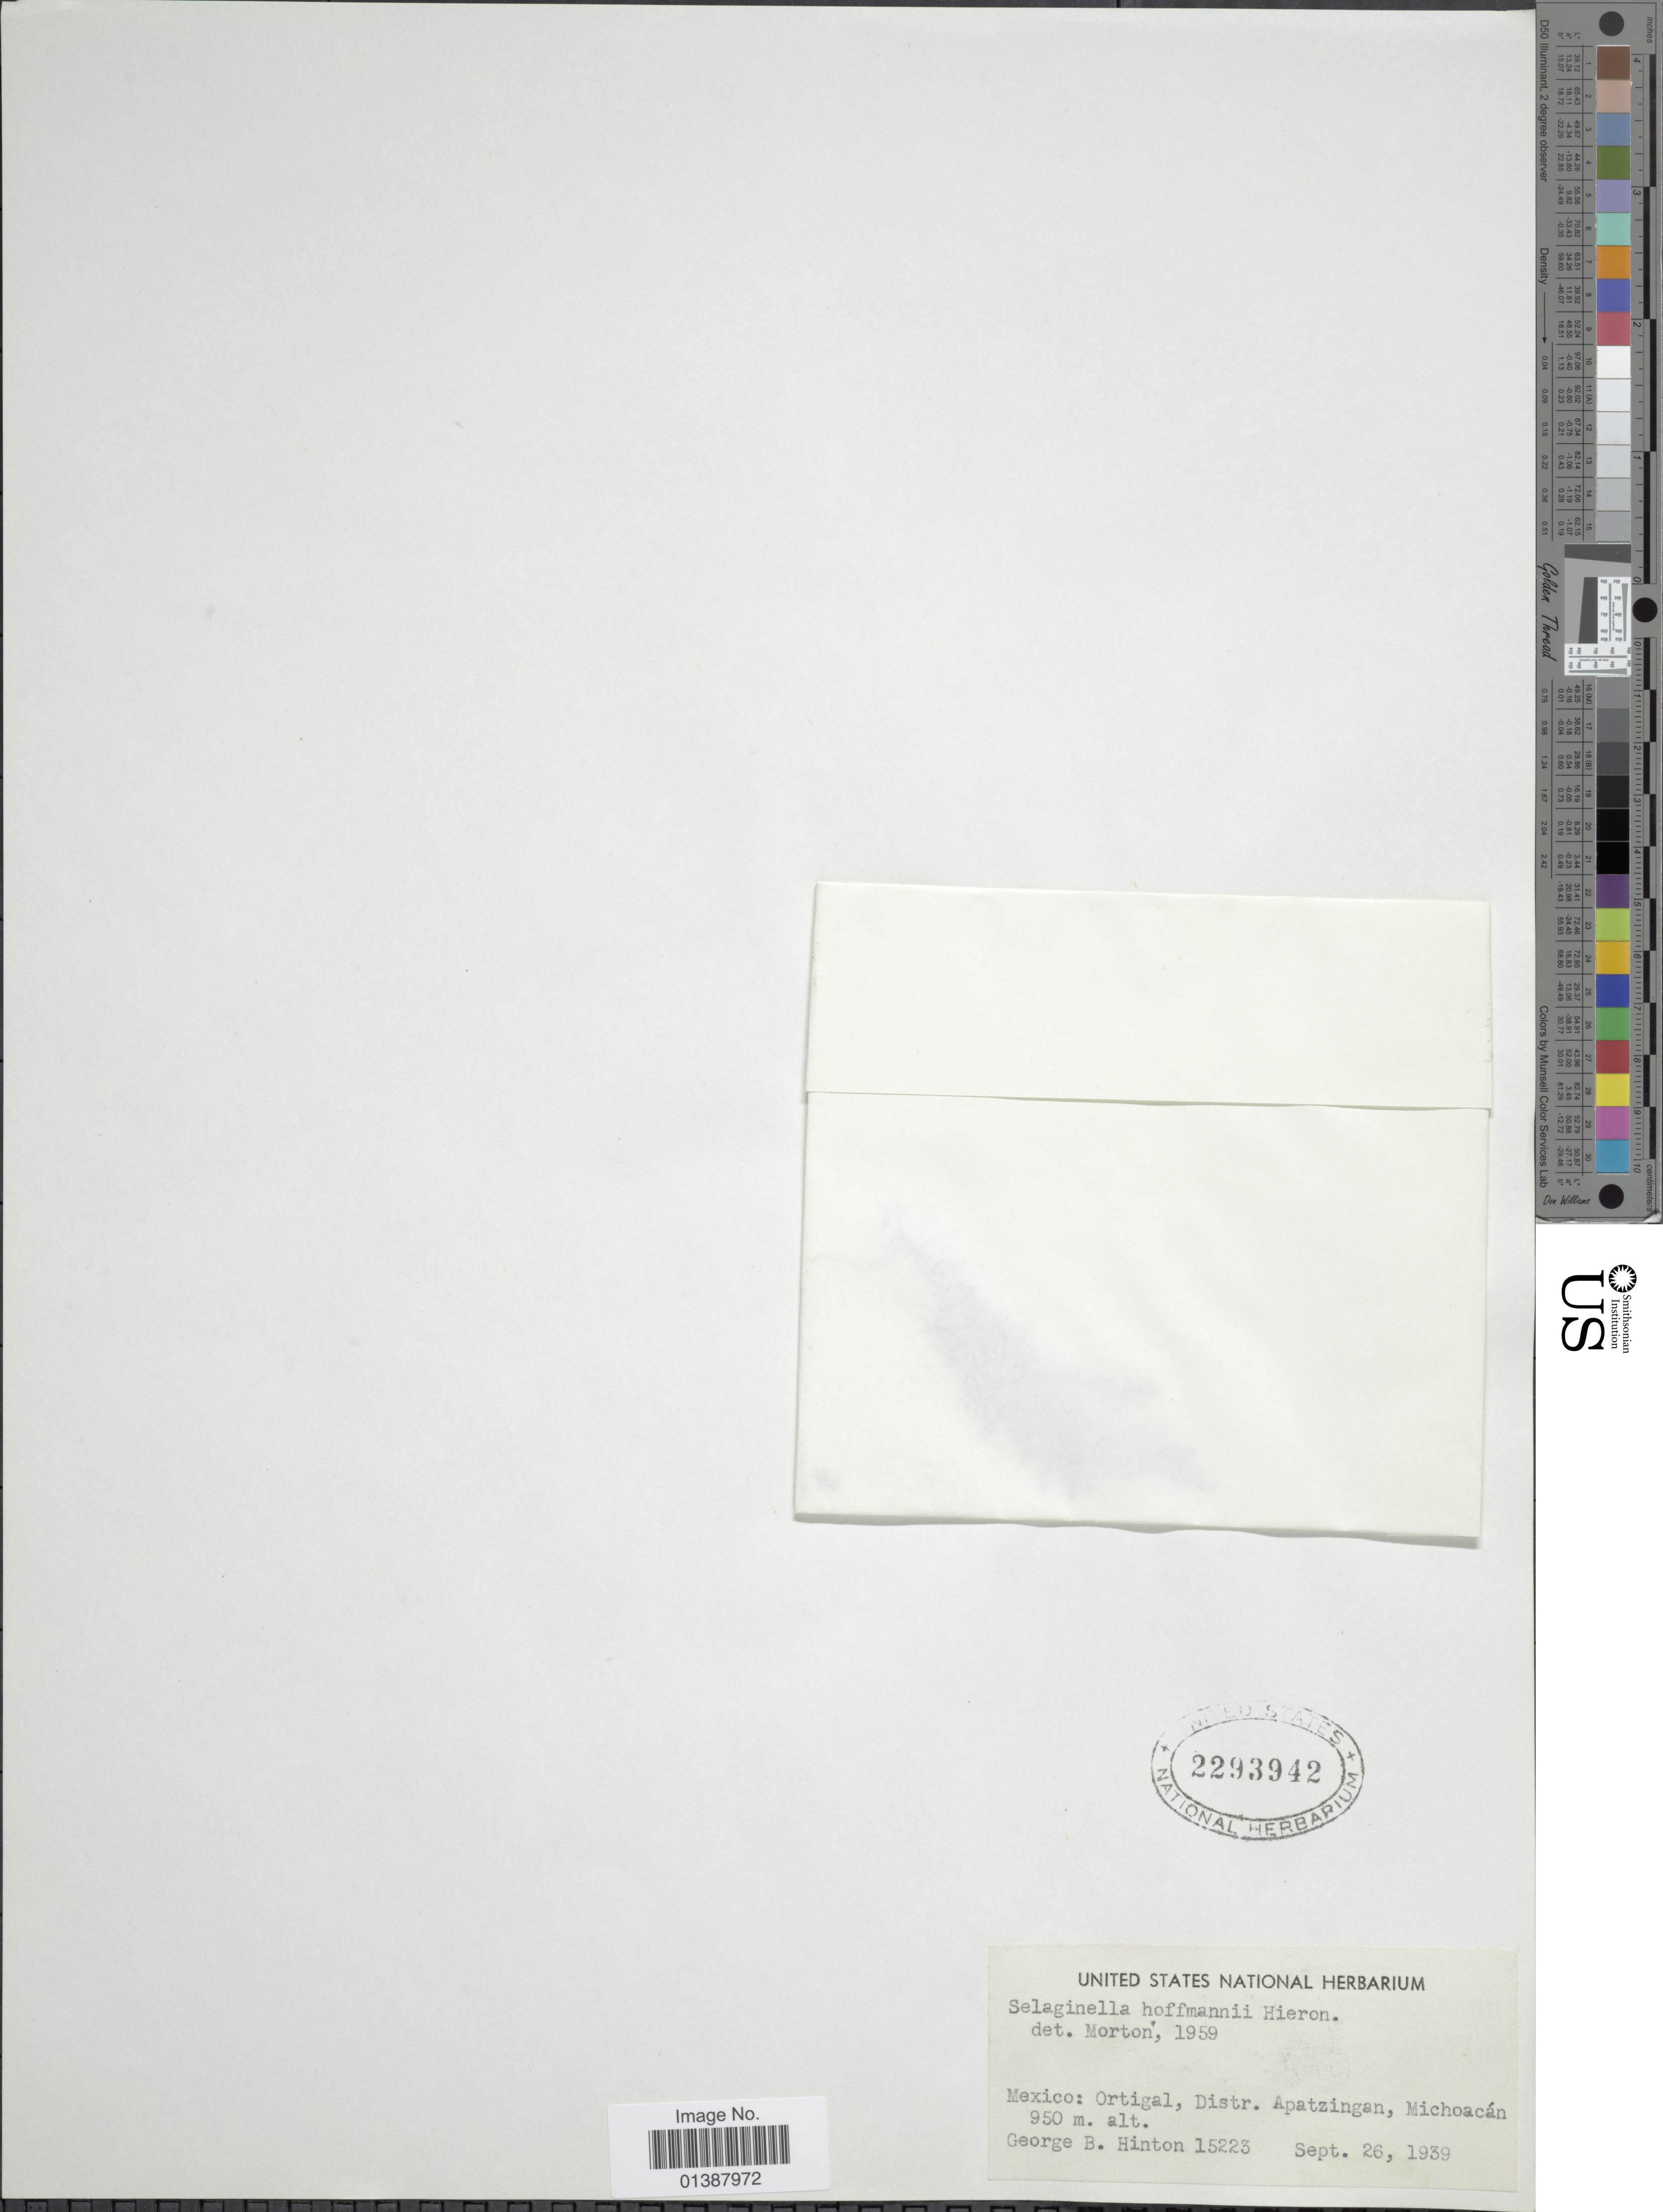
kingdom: Plantae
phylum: Tracheophyta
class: Lycopodiopsida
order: Selaginellales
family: Selaginellaceae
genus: Selaginella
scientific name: Selaginella hoffmannii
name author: Hieron.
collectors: G. B. Hinton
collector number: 15223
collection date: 1939-09-26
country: Mexico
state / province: Michoacán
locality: Ortigal, Distr. Apatzingan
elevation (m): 950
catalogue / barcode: US 2293942